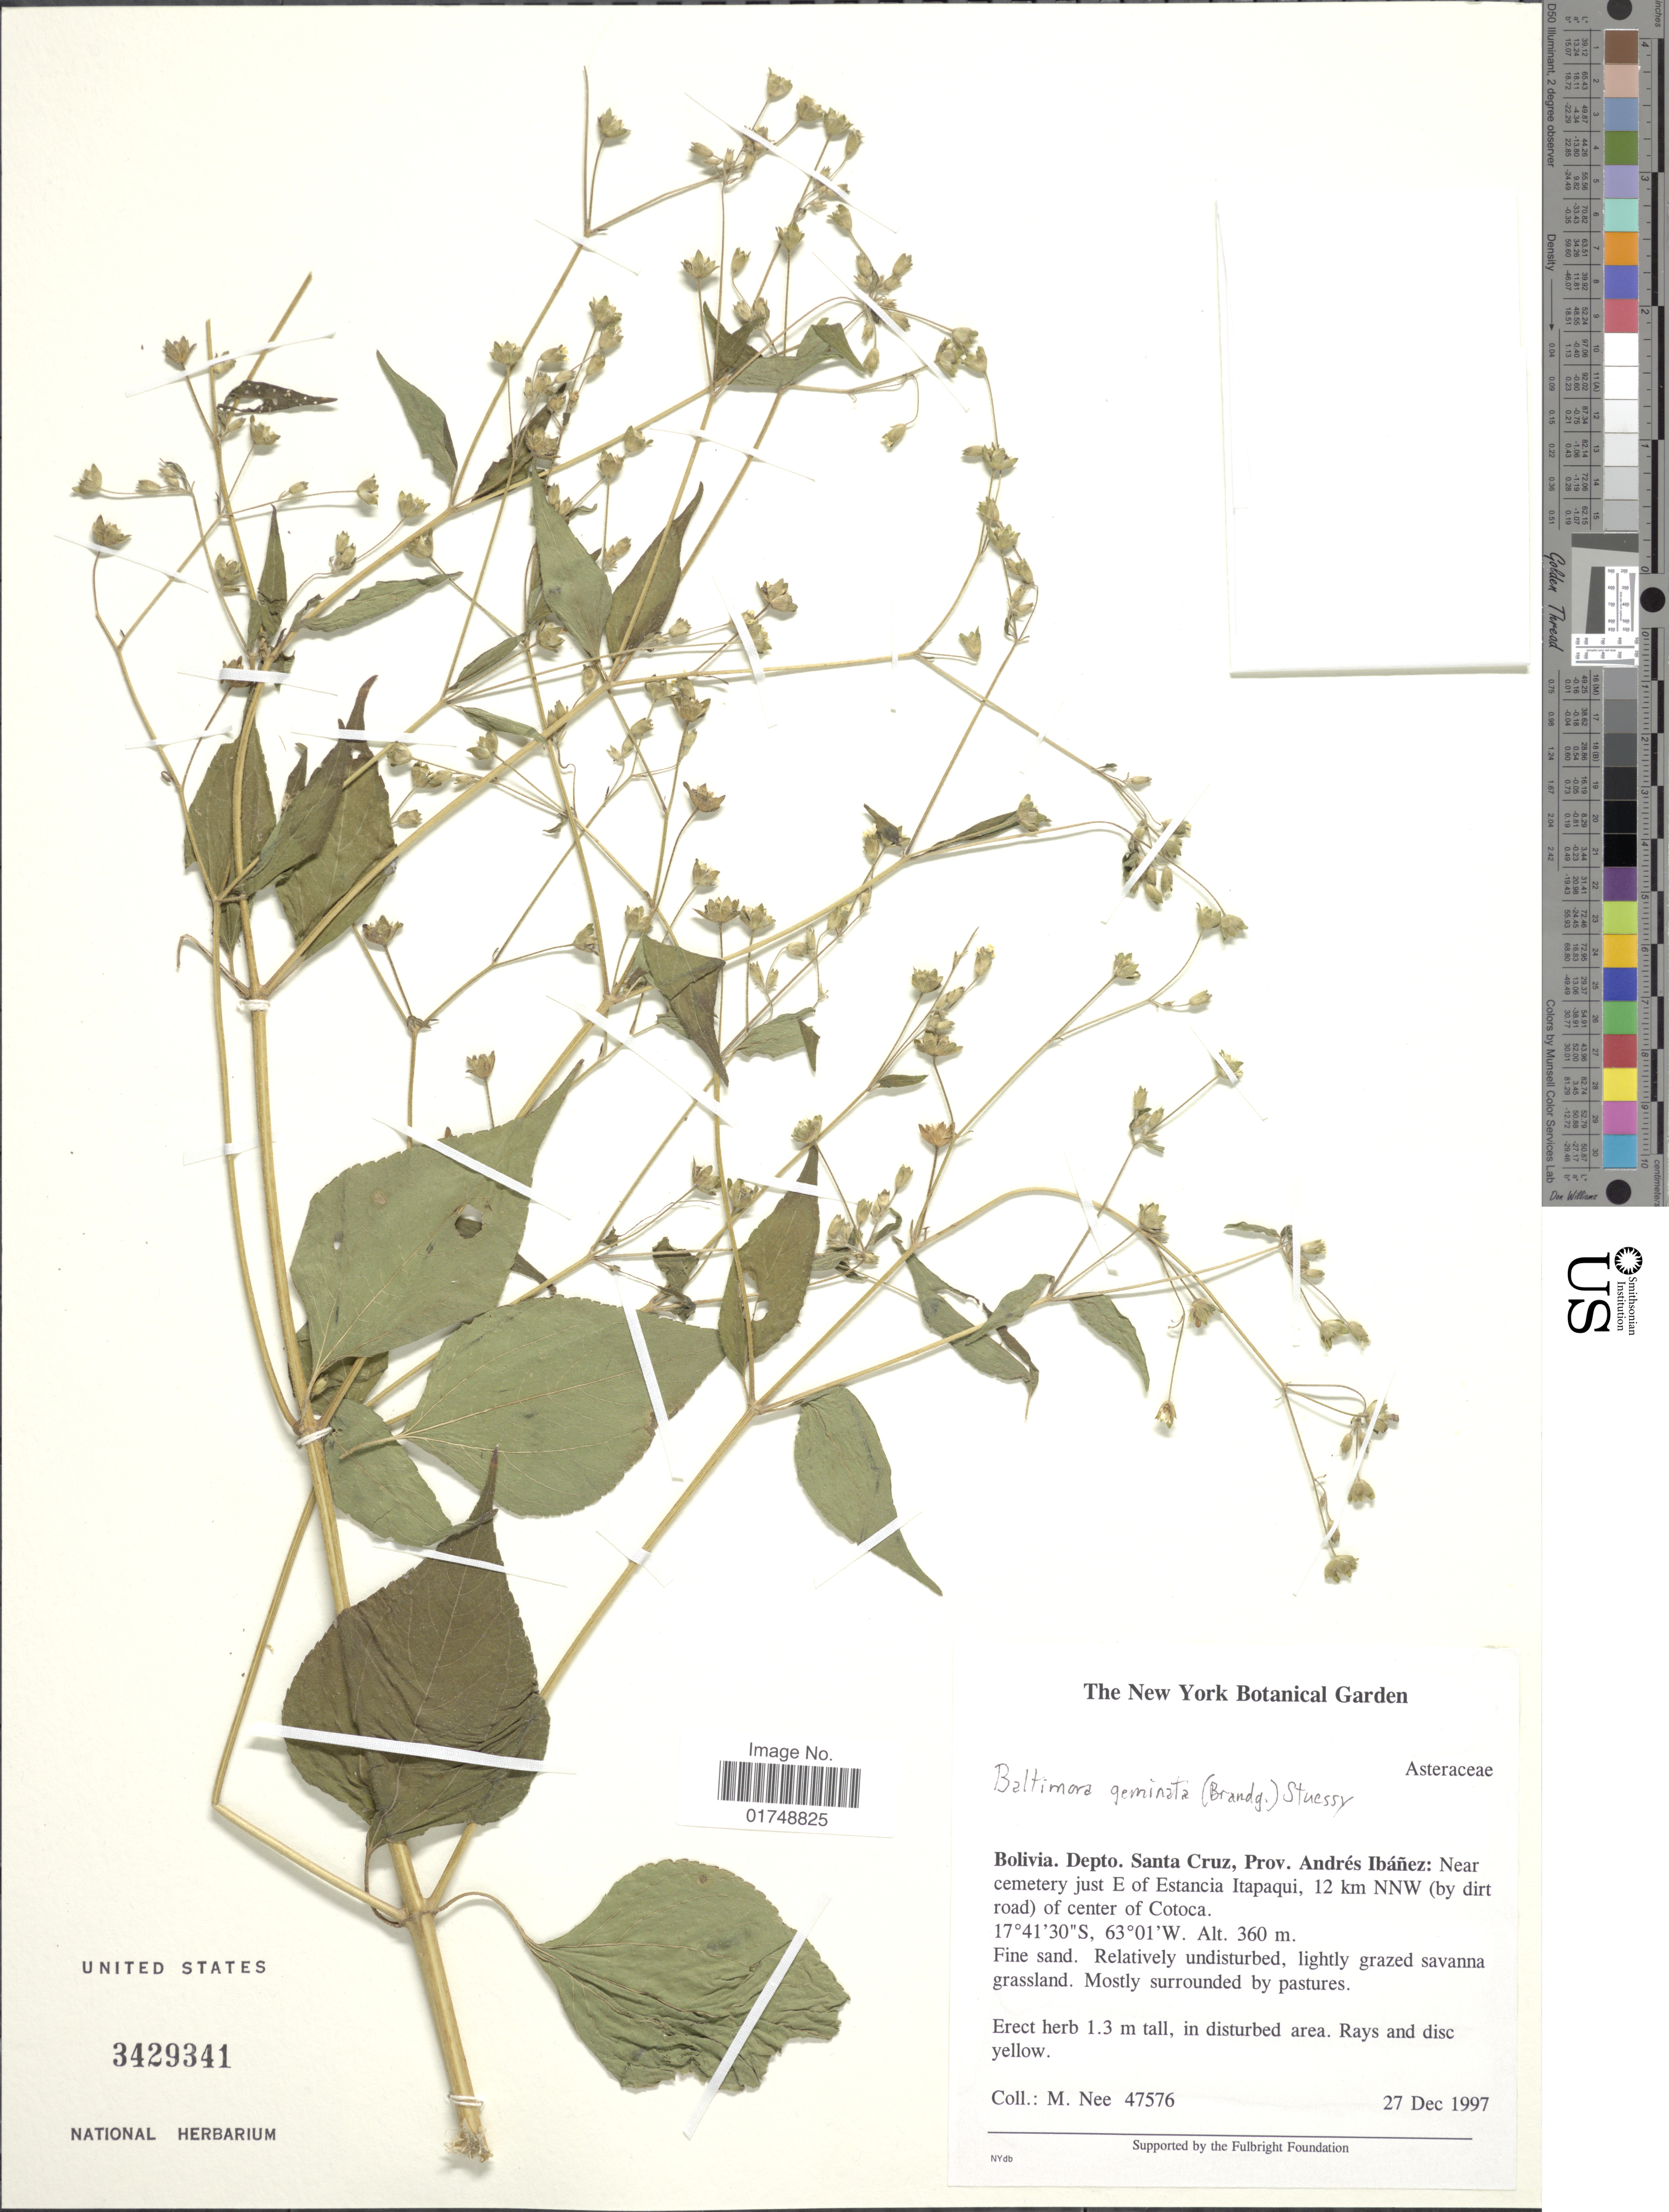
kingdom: Plantae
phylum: Tracheophyta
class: Magnoliopsida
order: Asterales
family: Asteraceae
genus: Baltimora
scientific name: Baltimora geminata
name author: (Brandegee) Stuessy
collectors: M. Nee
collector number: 47576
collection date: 1977-12-27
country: Bolivia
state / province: Santa Cruz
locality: Depto. Santa Cruz, Prov. Andres Ibanez: Near cemetery just E of Estancia Itapaqui, 12 km NNW (by dirt road) of center Cotoca. Fine sand. Relatively undisturbed, lightly grazed savanna grassland. Mostly surrounded by pastures.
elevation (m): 360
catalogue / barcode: US 3429341